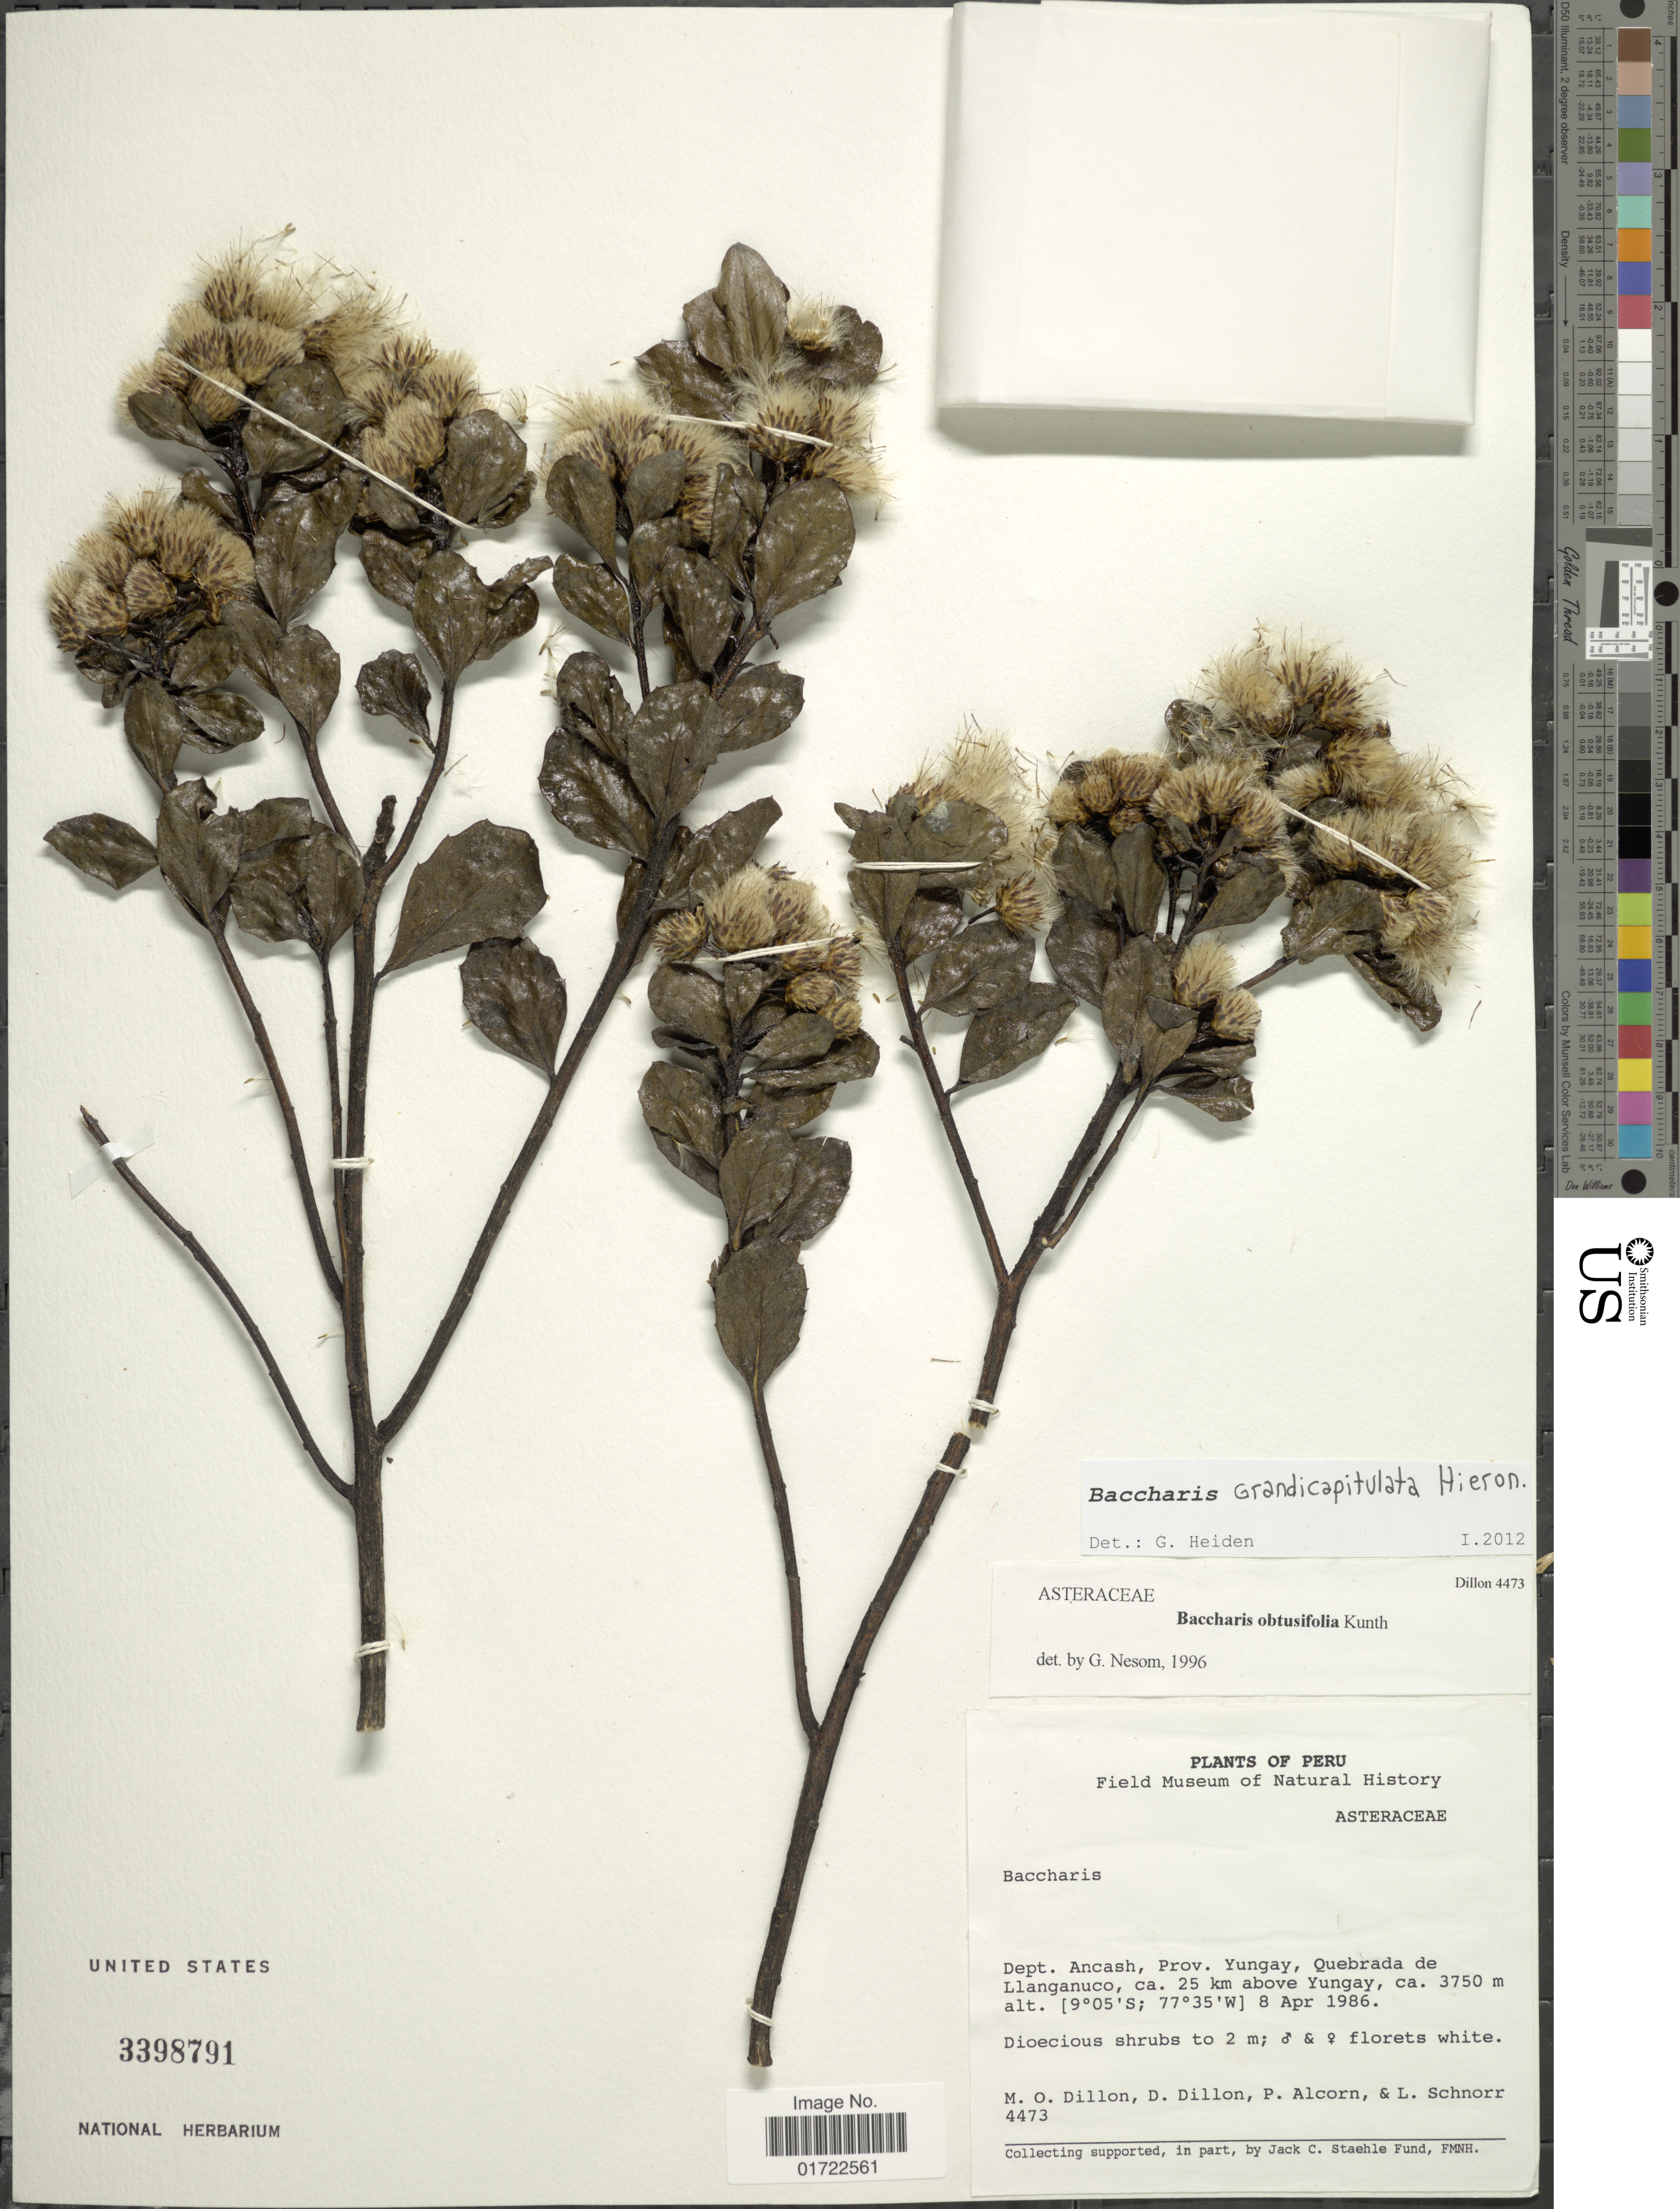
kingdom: Plantae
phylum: Tracheophyta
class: Magnoliopsida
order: Asterales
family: Asteraceae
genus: Baccharis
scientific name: Baccharis grandicapitulata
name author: Hieron.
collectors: M. O. Dillon, D. Dillon, P. Alcorn & L. Schnorr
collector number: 4473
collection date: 1986-04-08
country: Peru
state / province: Ancash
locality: Prov. Yungay, Quebrada de Llanganuco, ca. 25 km above Yungay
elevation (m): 3750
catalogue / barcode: US 3398791